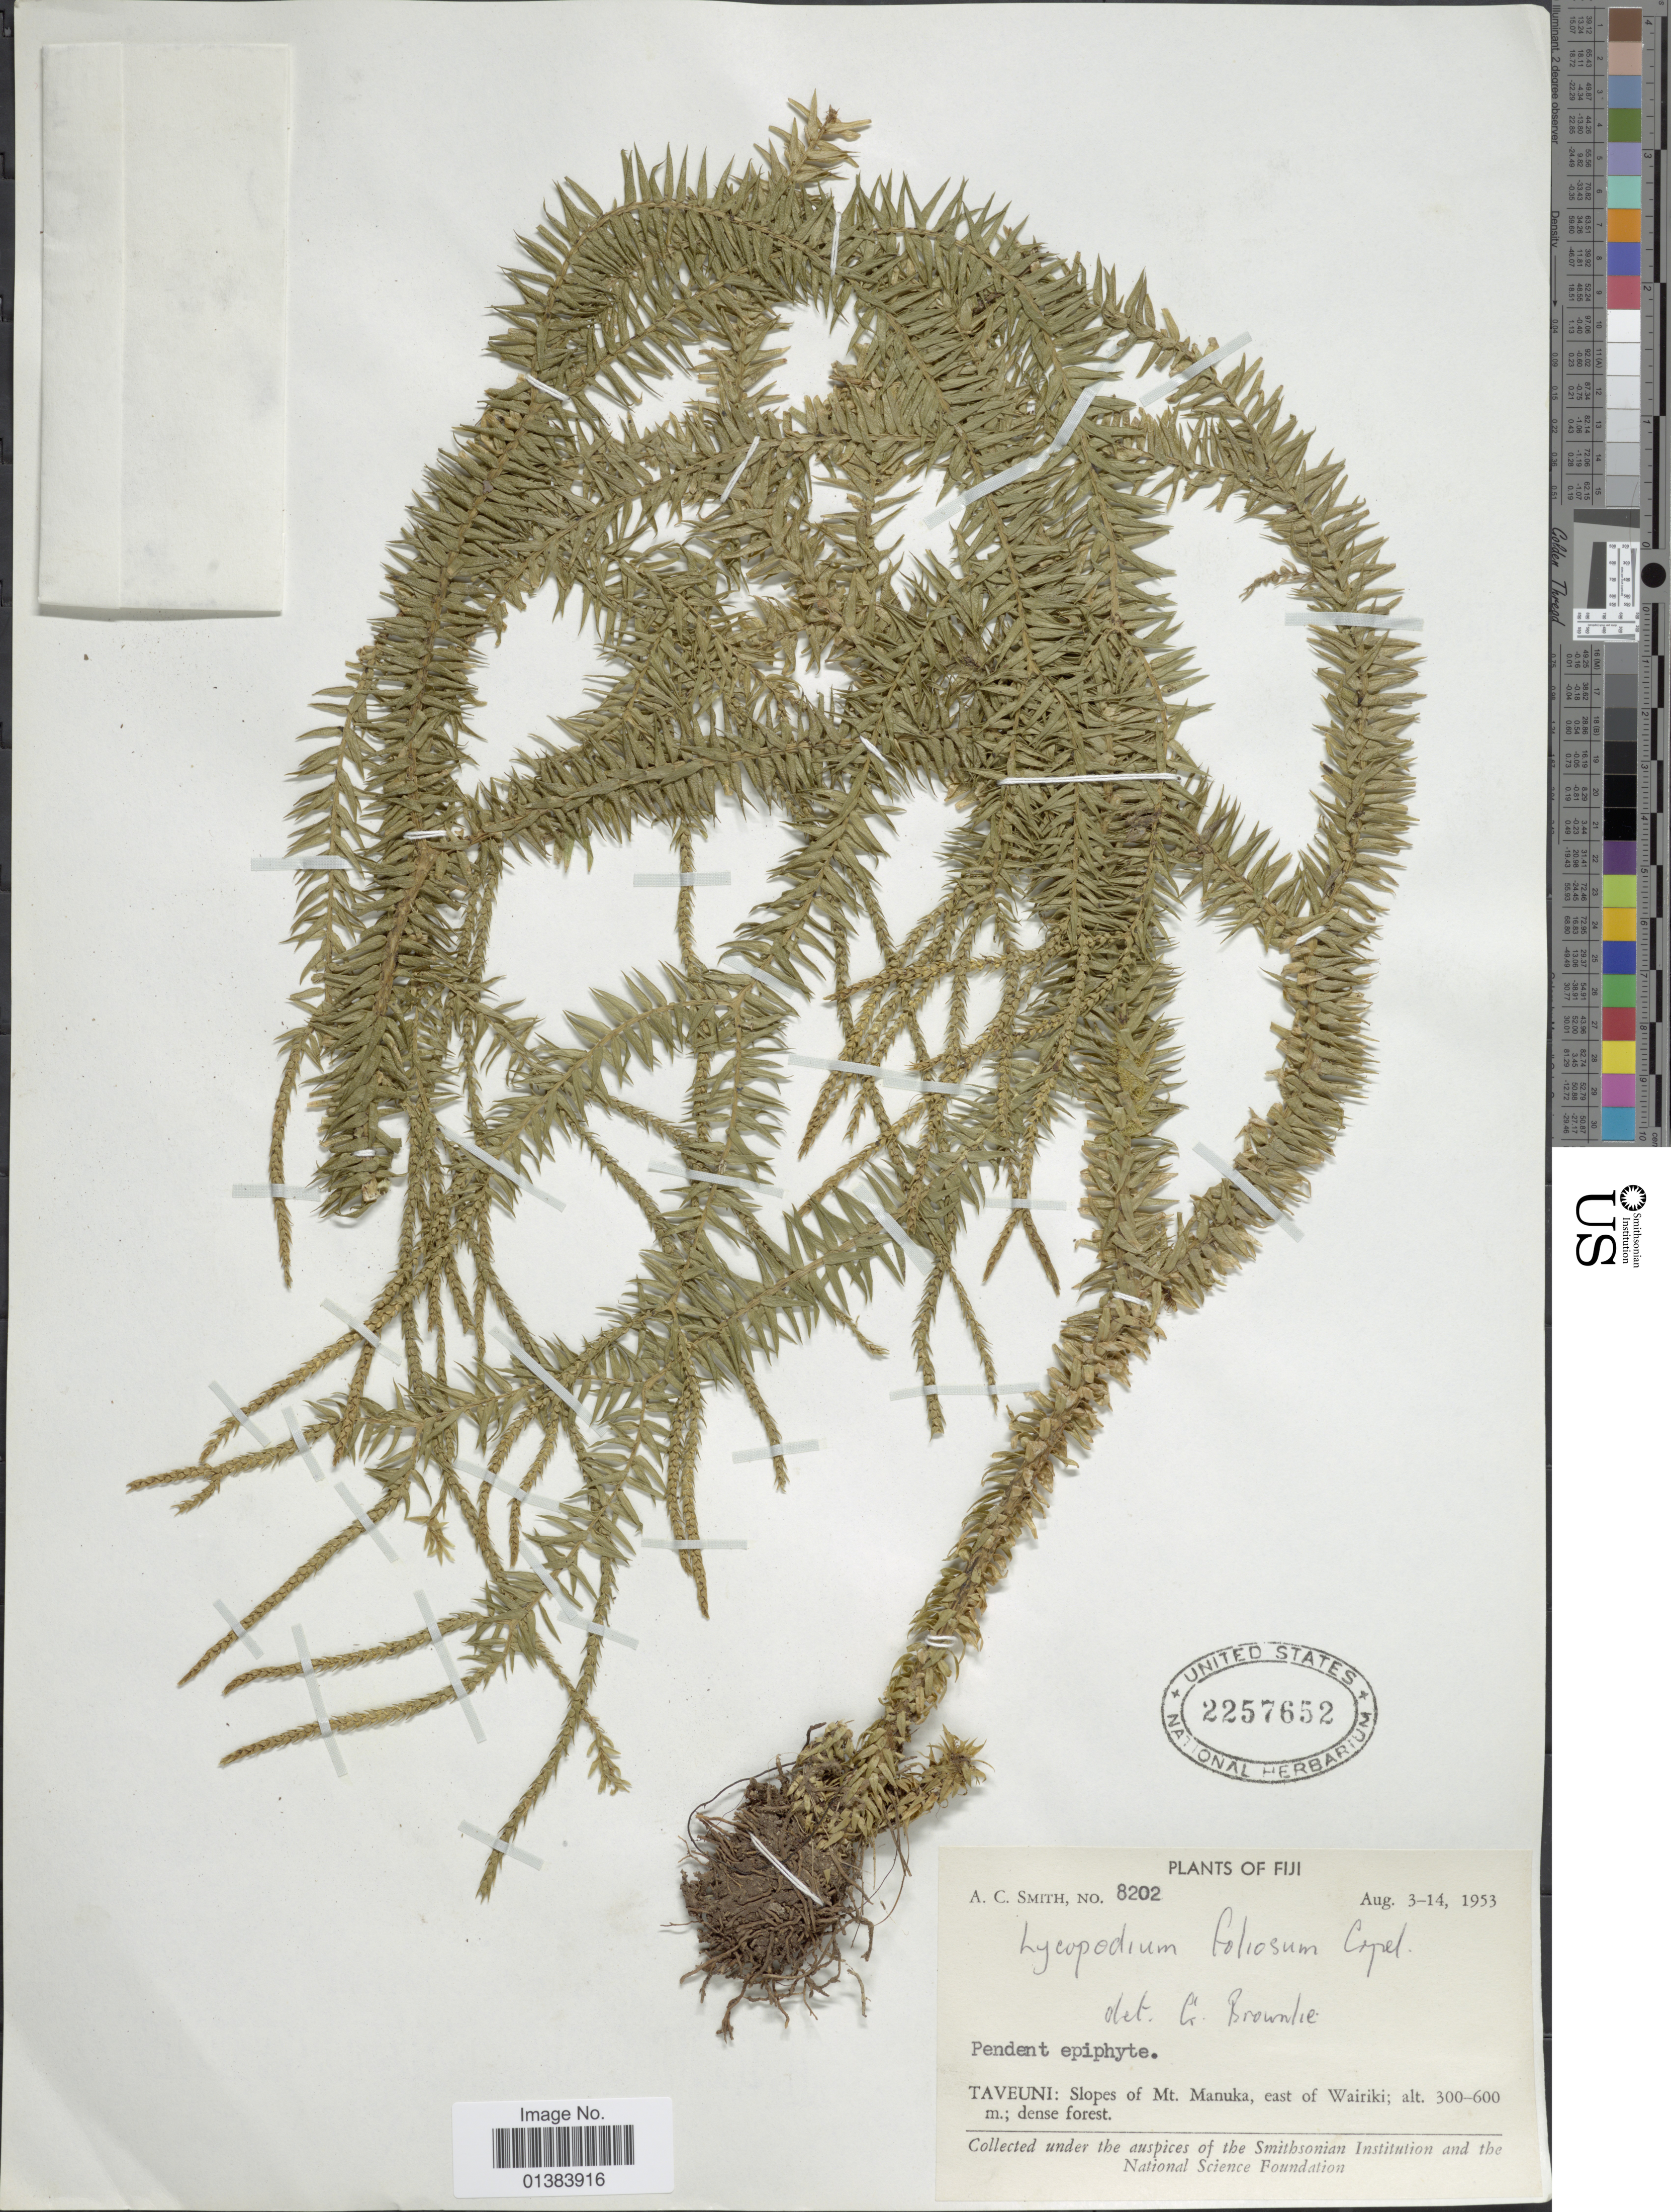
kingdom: Plantae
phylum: Tracheophyta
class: Lycopodiopsida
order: Lycopodiales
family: Lycopodiaceae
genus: Phlegmariurus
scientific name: Phlegmariurus foliosus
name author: (Copel.) A. R. Field & Bostock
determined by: Field, A. R.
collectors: A. C. Smith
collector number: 8202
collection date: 1953-08-03/1953-08-14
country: Fiji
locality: Taveuni: Slopes of Mt. Manuka, east of Wairiki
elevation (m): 300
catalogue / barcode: US 2257652